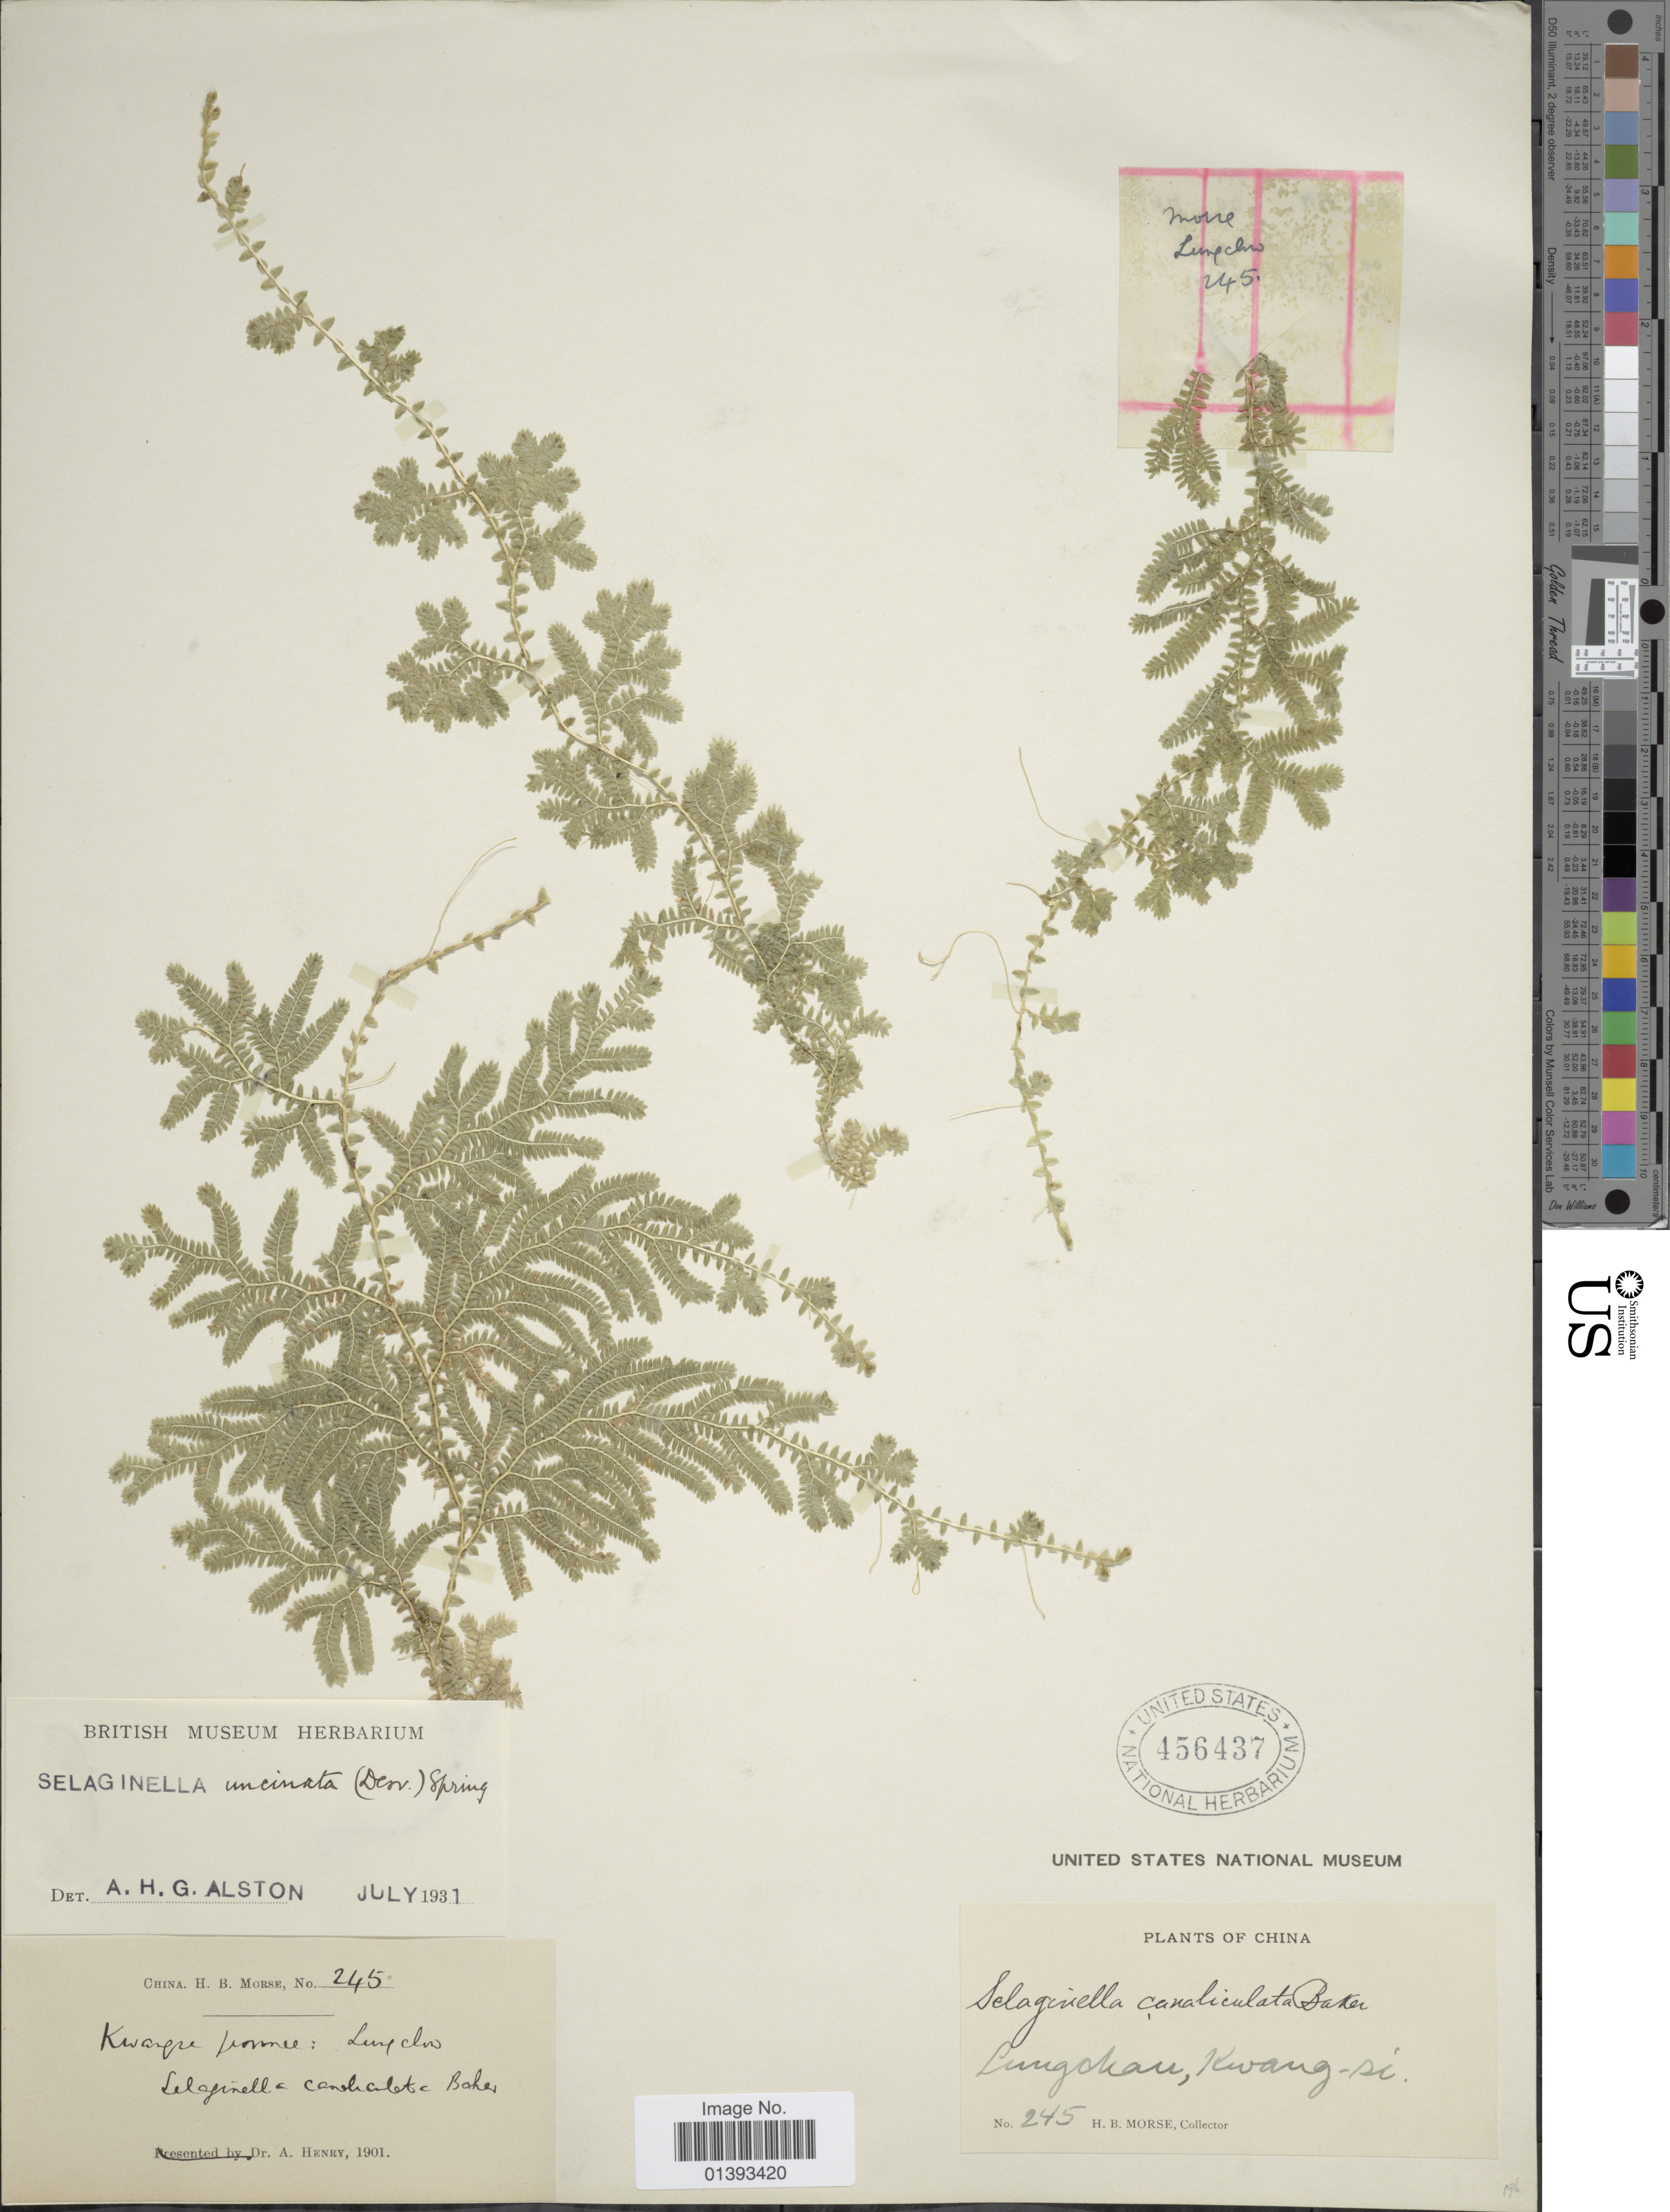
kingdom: Plantae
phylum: Tracheophyta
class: Lycopodiopsida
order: Selaginellales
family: Selaginellaceae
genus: Selaginella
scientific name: Selaginella uncinata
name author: (Desr. ex Poir.) Spring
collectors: H. Morse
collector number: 245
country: China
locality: Kwangze province: Lungcloo, Sungchau, Kwang-si [interpreted]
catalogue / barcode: US 456437